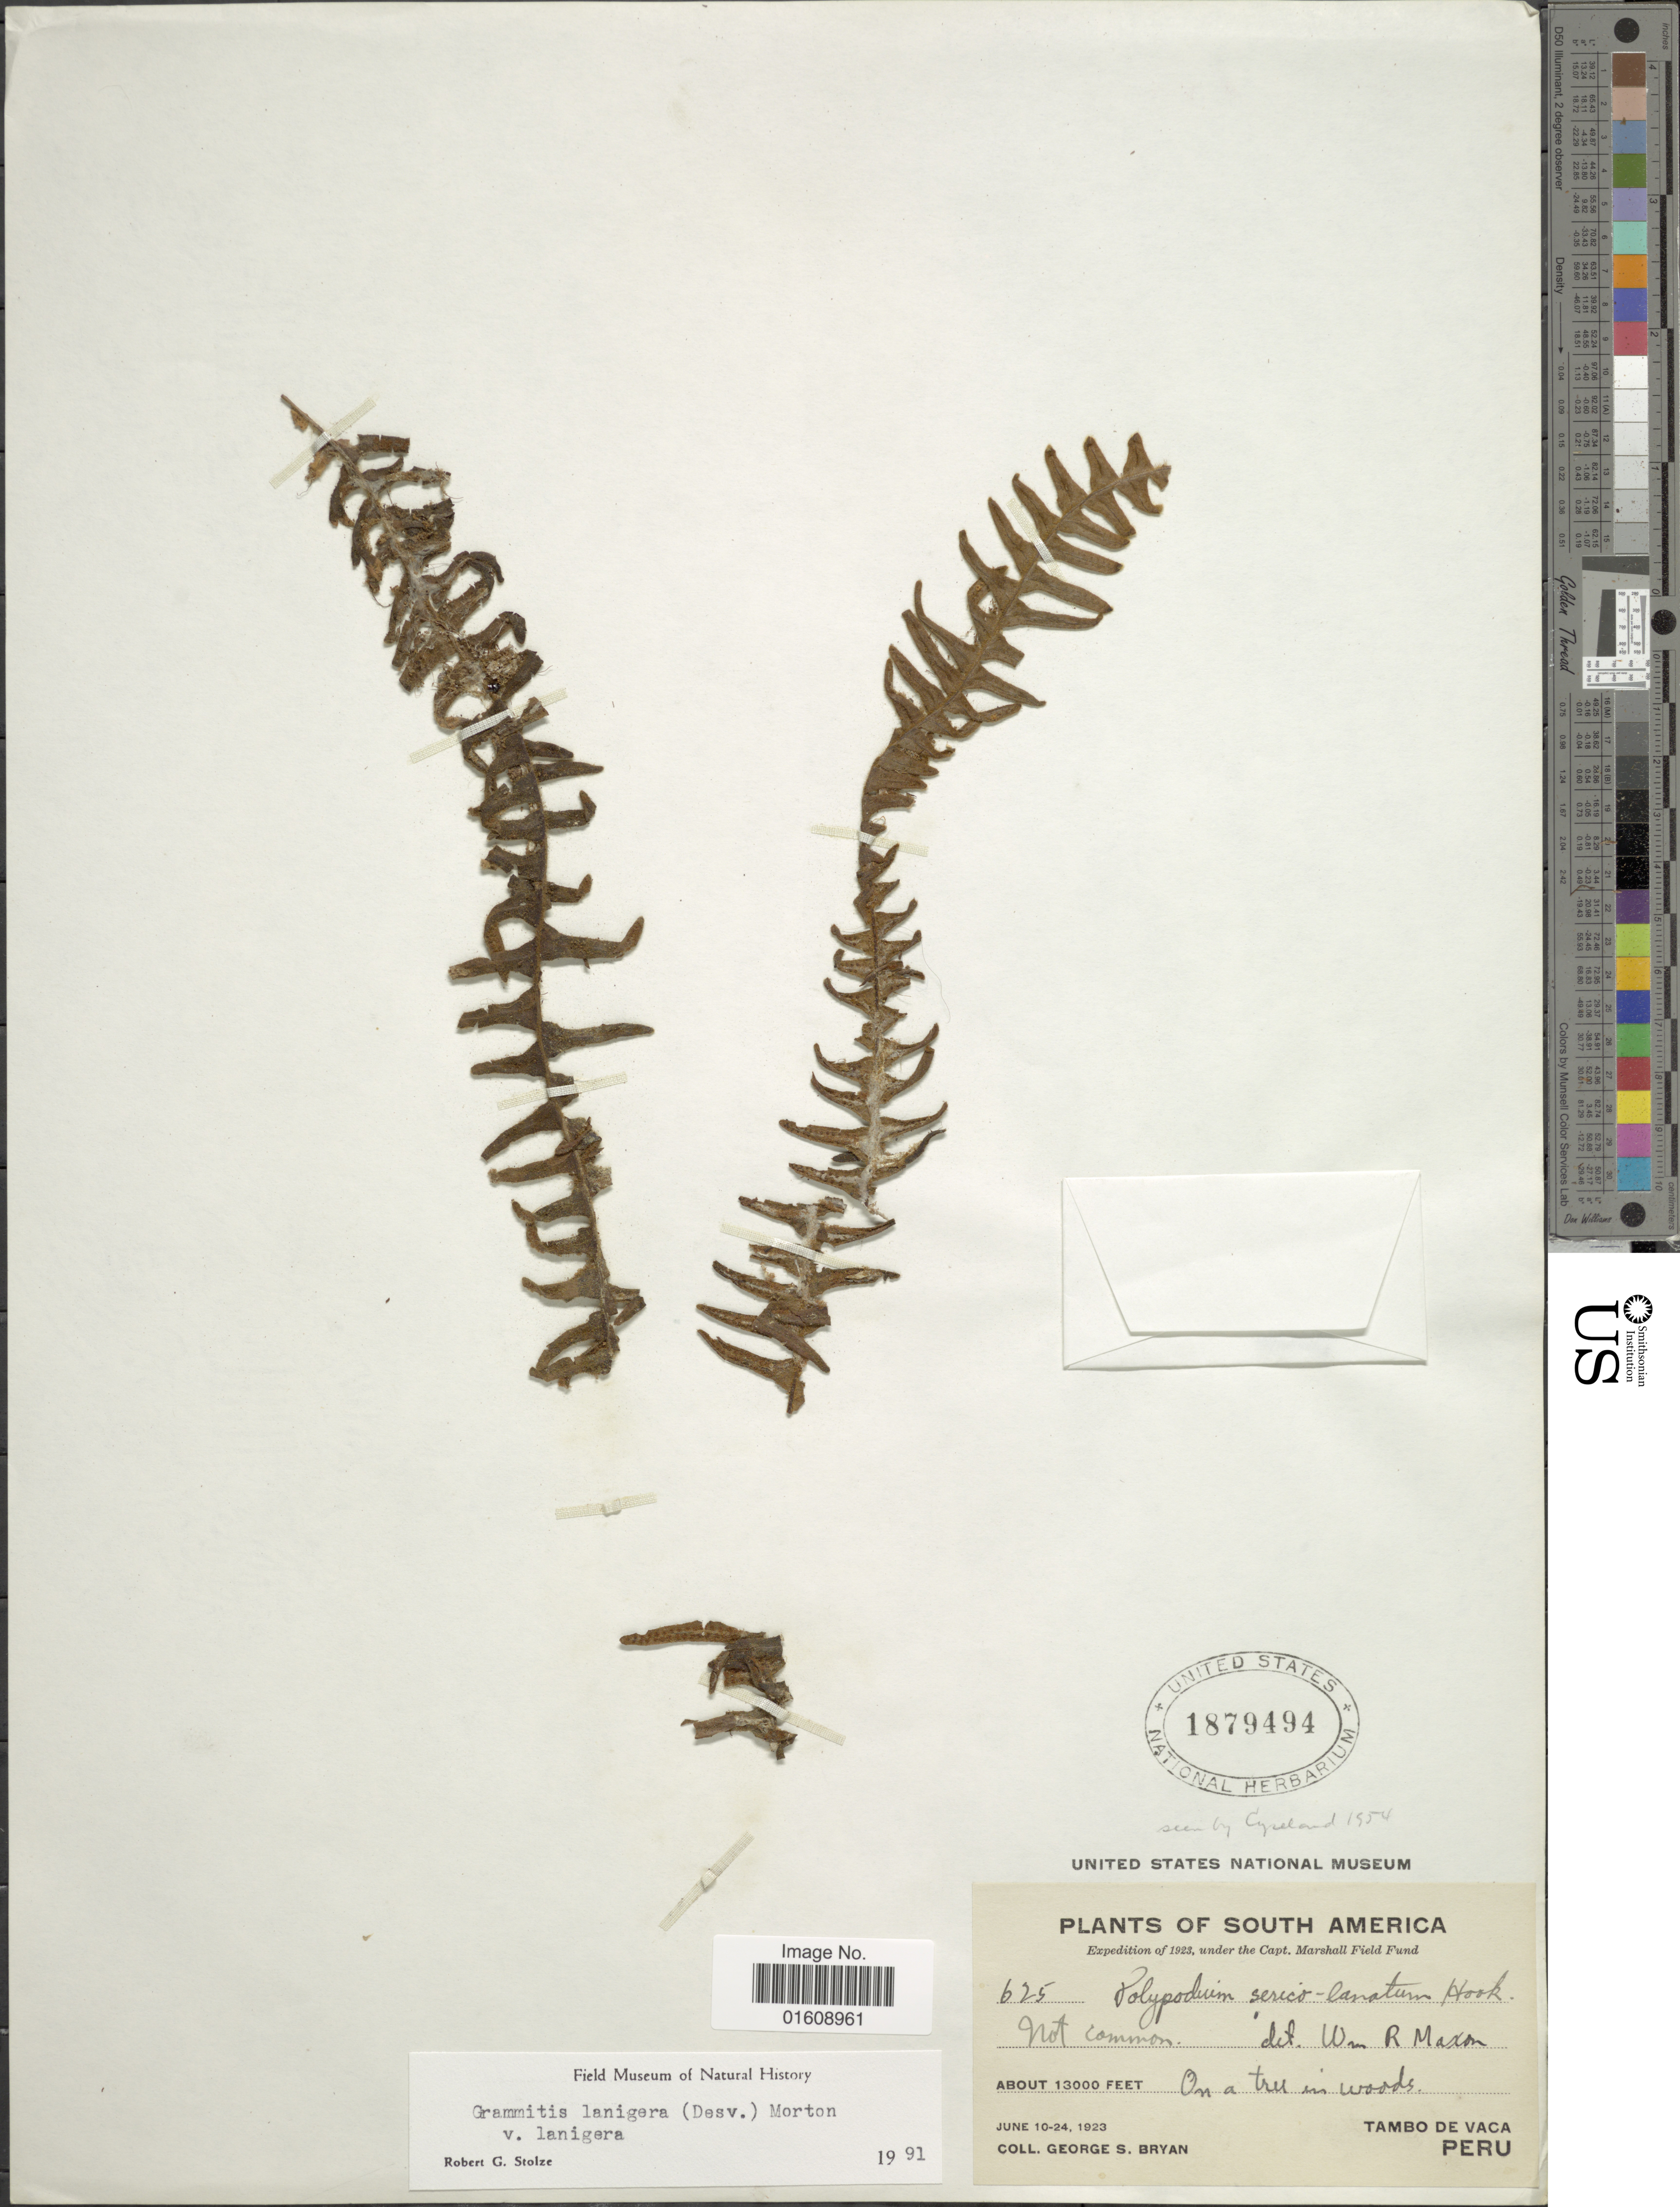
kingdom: Plantae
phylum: Tracheophyta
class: Polypodiopsida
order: Polypodiales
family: Polypodiaceae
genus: Alansmia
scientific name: Alansmia lanigera var. lanigera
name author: (Desv.) Moguel & M. Kessler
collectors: G. S. Bryan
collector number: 625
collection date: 1923-06-10/1923-06-24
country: Peru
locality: South America, Tambo de Vaca, Peru.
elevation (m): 3962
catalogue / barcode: US 1879494